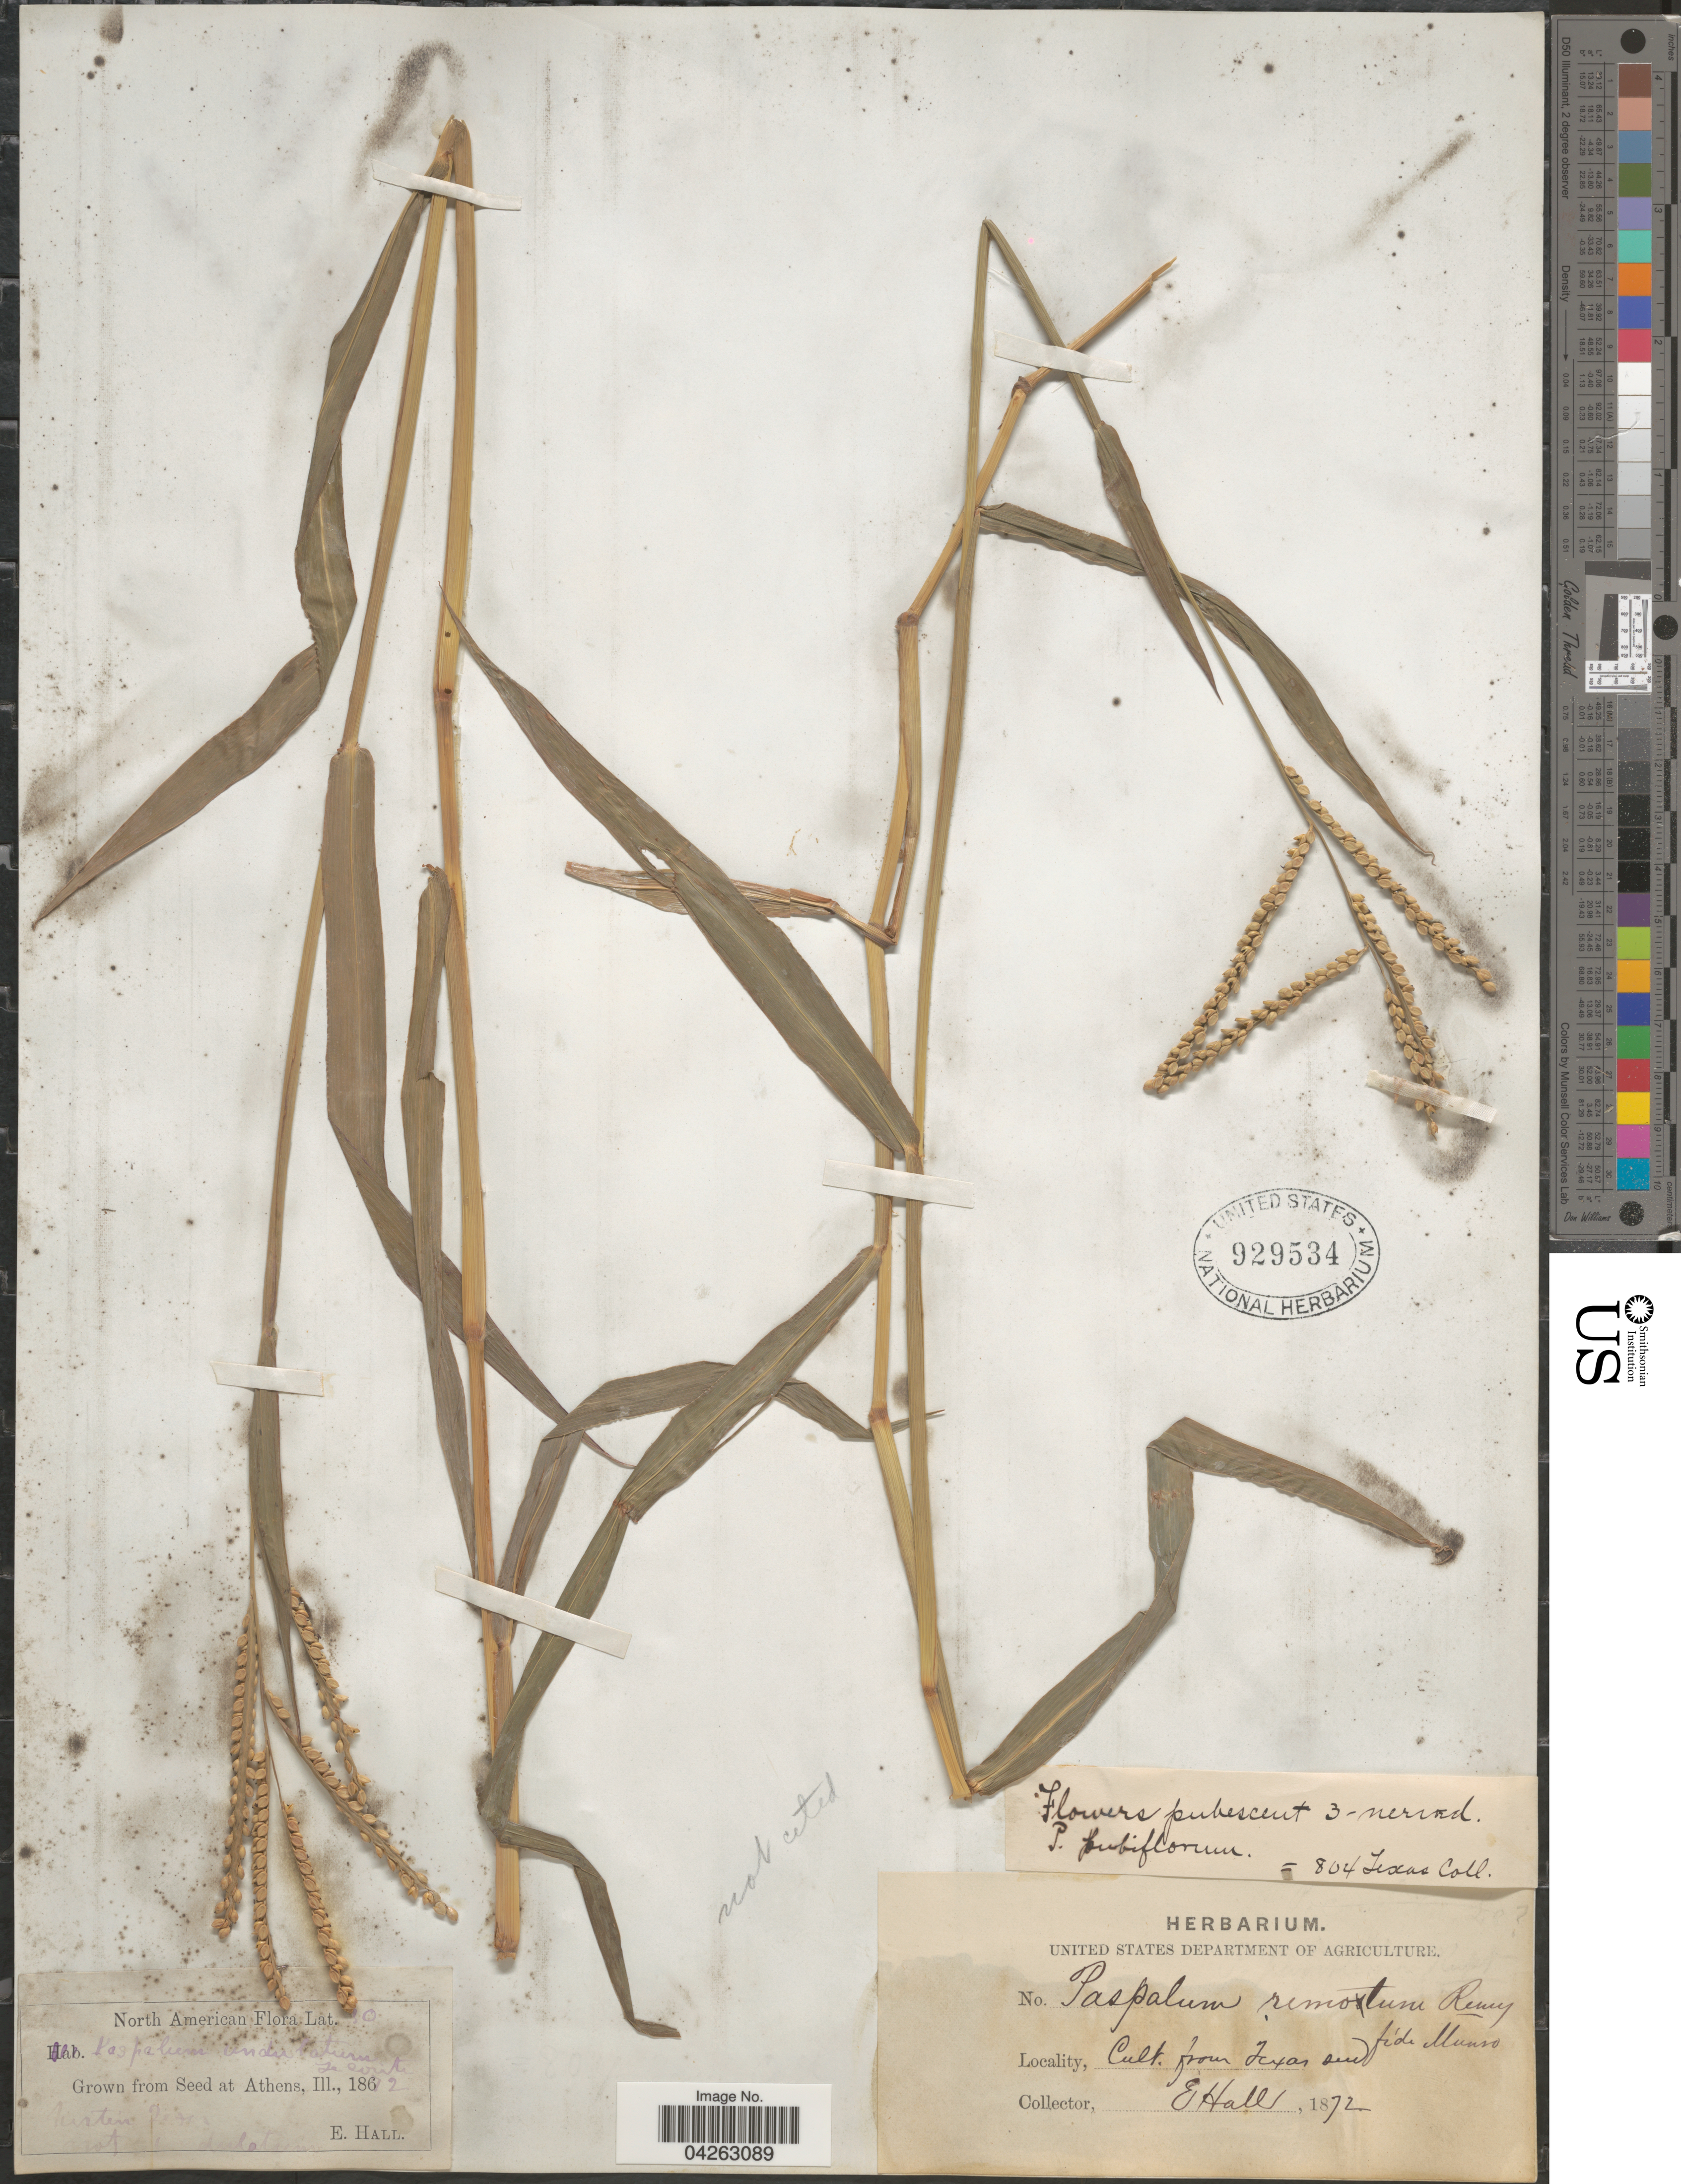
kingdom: Plantae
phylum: Tracheophyta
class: Liliopsida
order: Poales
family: Poaceae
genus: Paspalum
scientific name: Paspalum pubiflorum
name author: Rupr. ex E. Fourn.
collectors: E. Hall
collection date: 1872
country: United States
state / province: Illinois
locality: Athens.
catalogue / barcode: US 929534